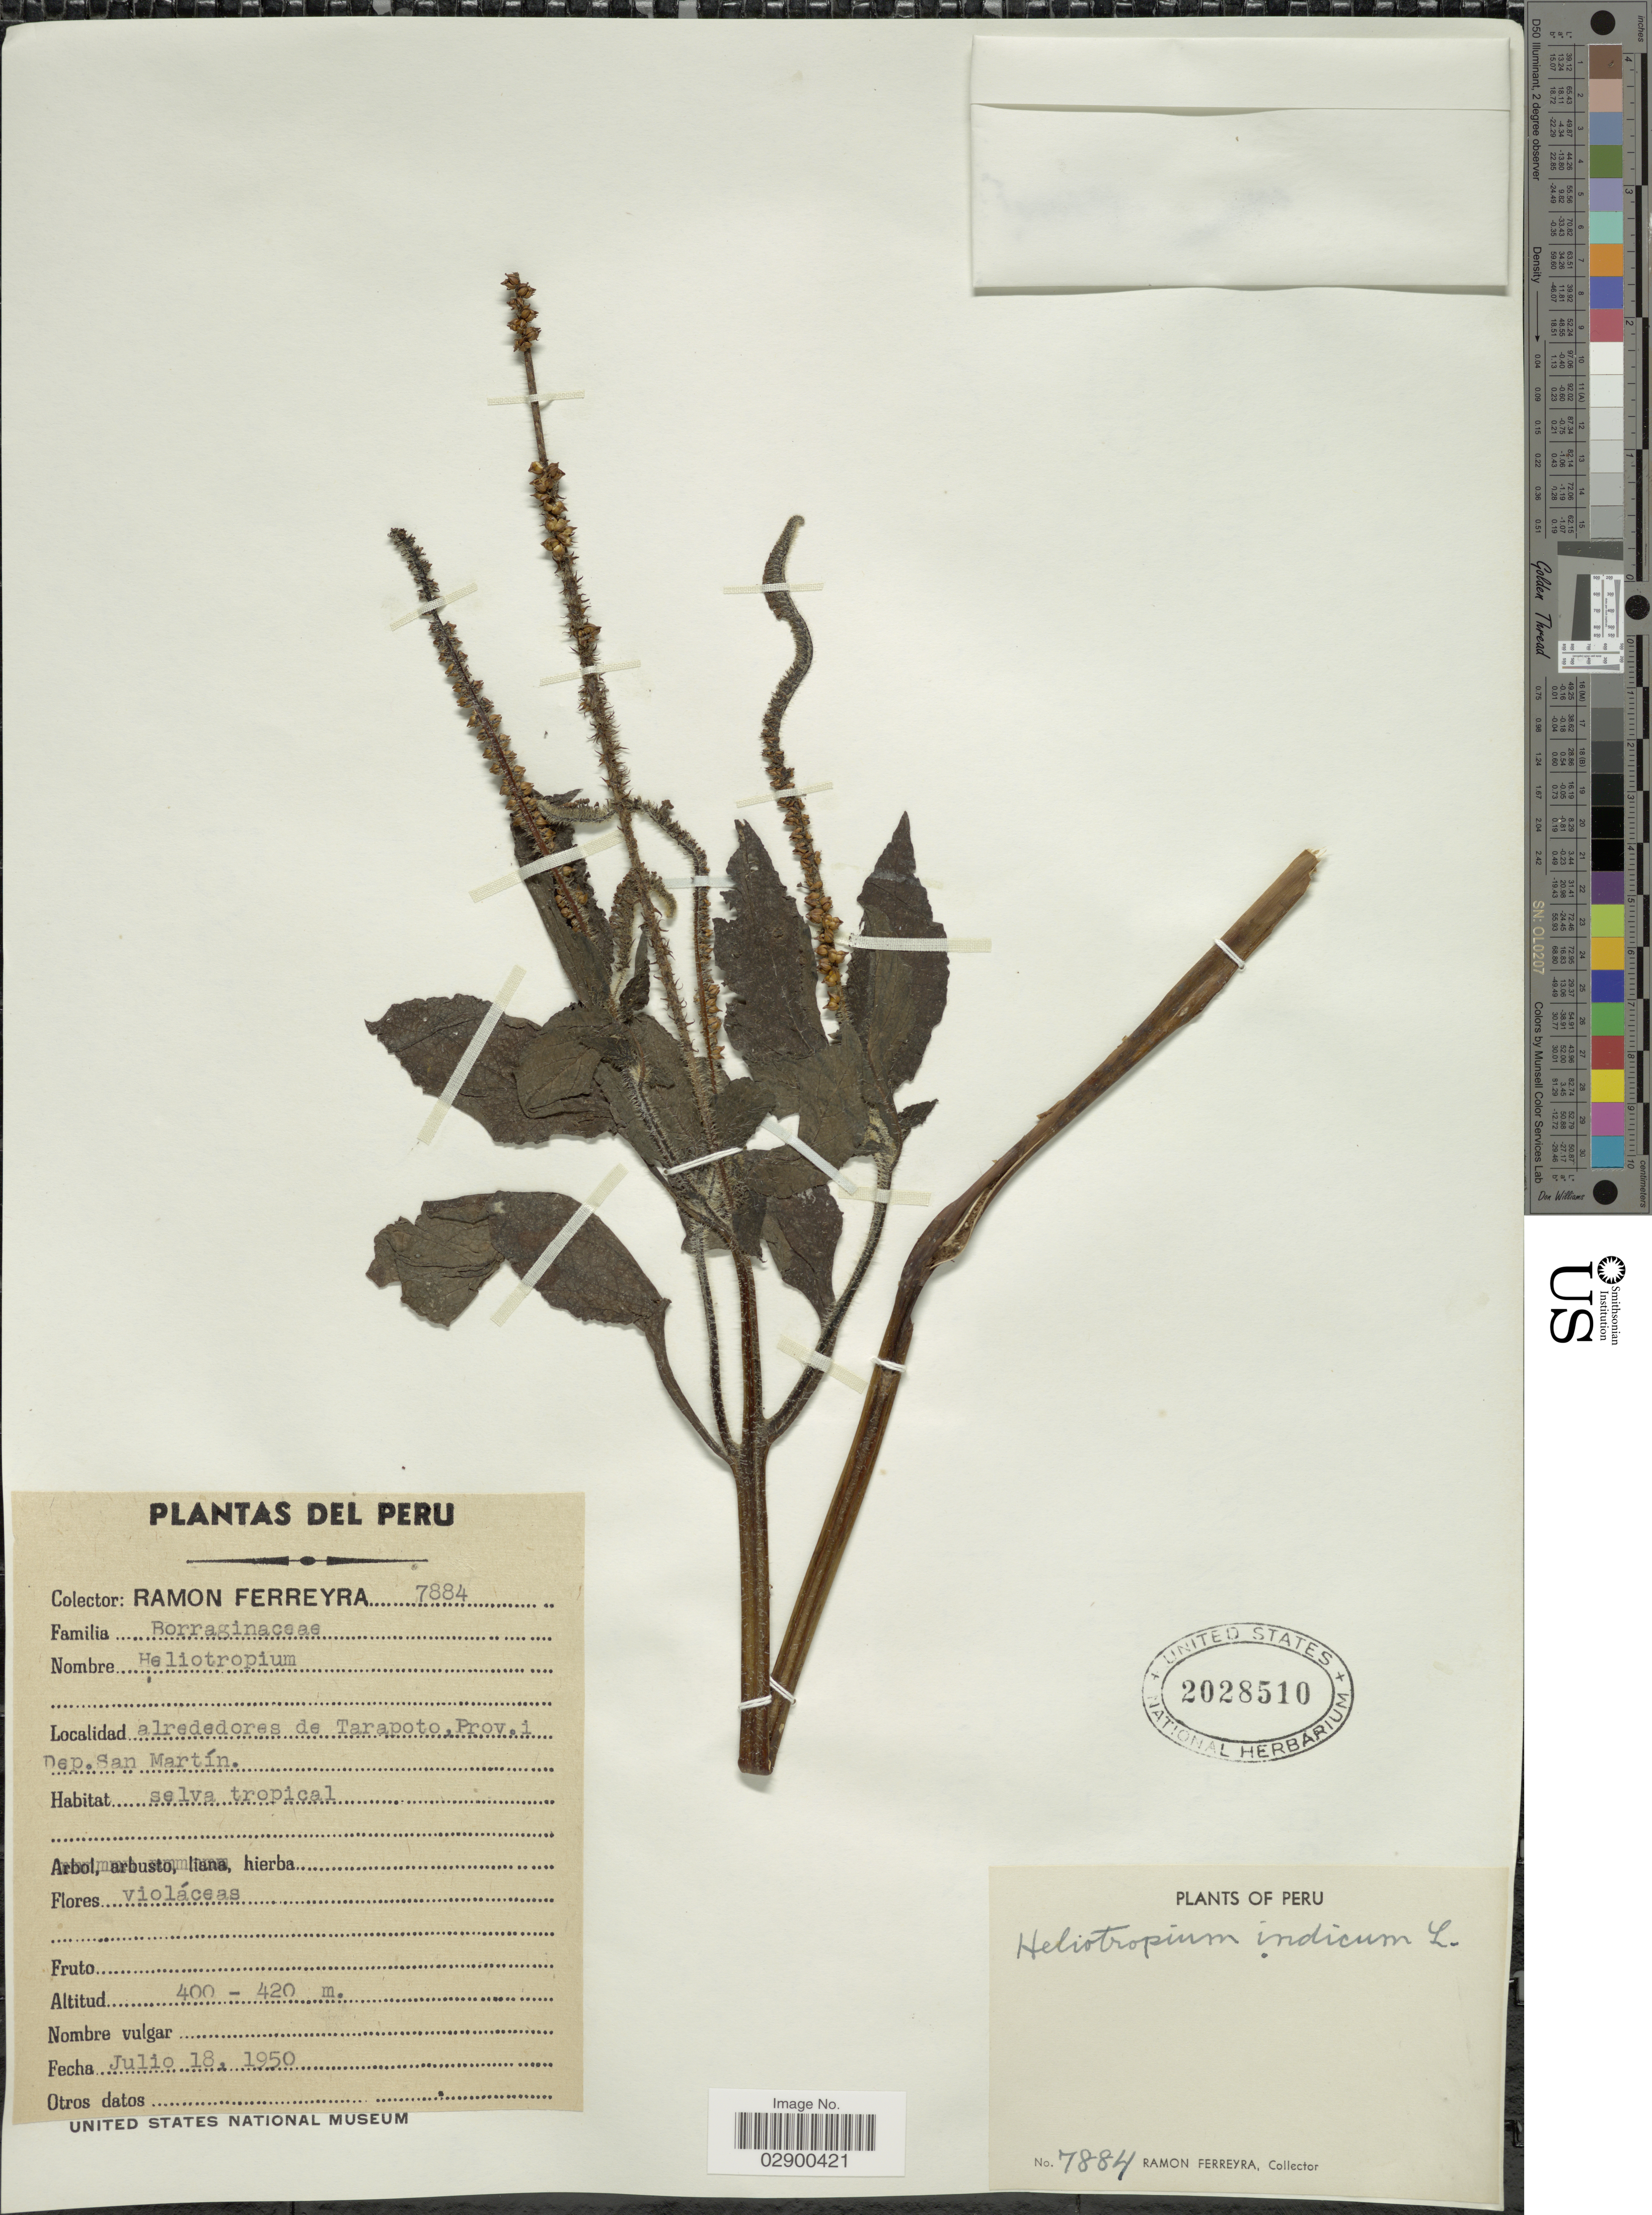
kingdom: Plantae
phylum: Tracheophyta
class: Magnoliopsida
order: Boraginales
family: Heliotropiaceae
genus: Heliotropium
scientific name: Heliotropium indicum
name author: L.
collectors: R. A. Ferreyra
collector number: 7884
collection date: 1950-07-18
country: Peru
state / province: San Martín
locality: Alrededores de Tarapoto, Prov. i Dep. San Martín.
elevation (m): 400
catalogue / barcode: US 2028510